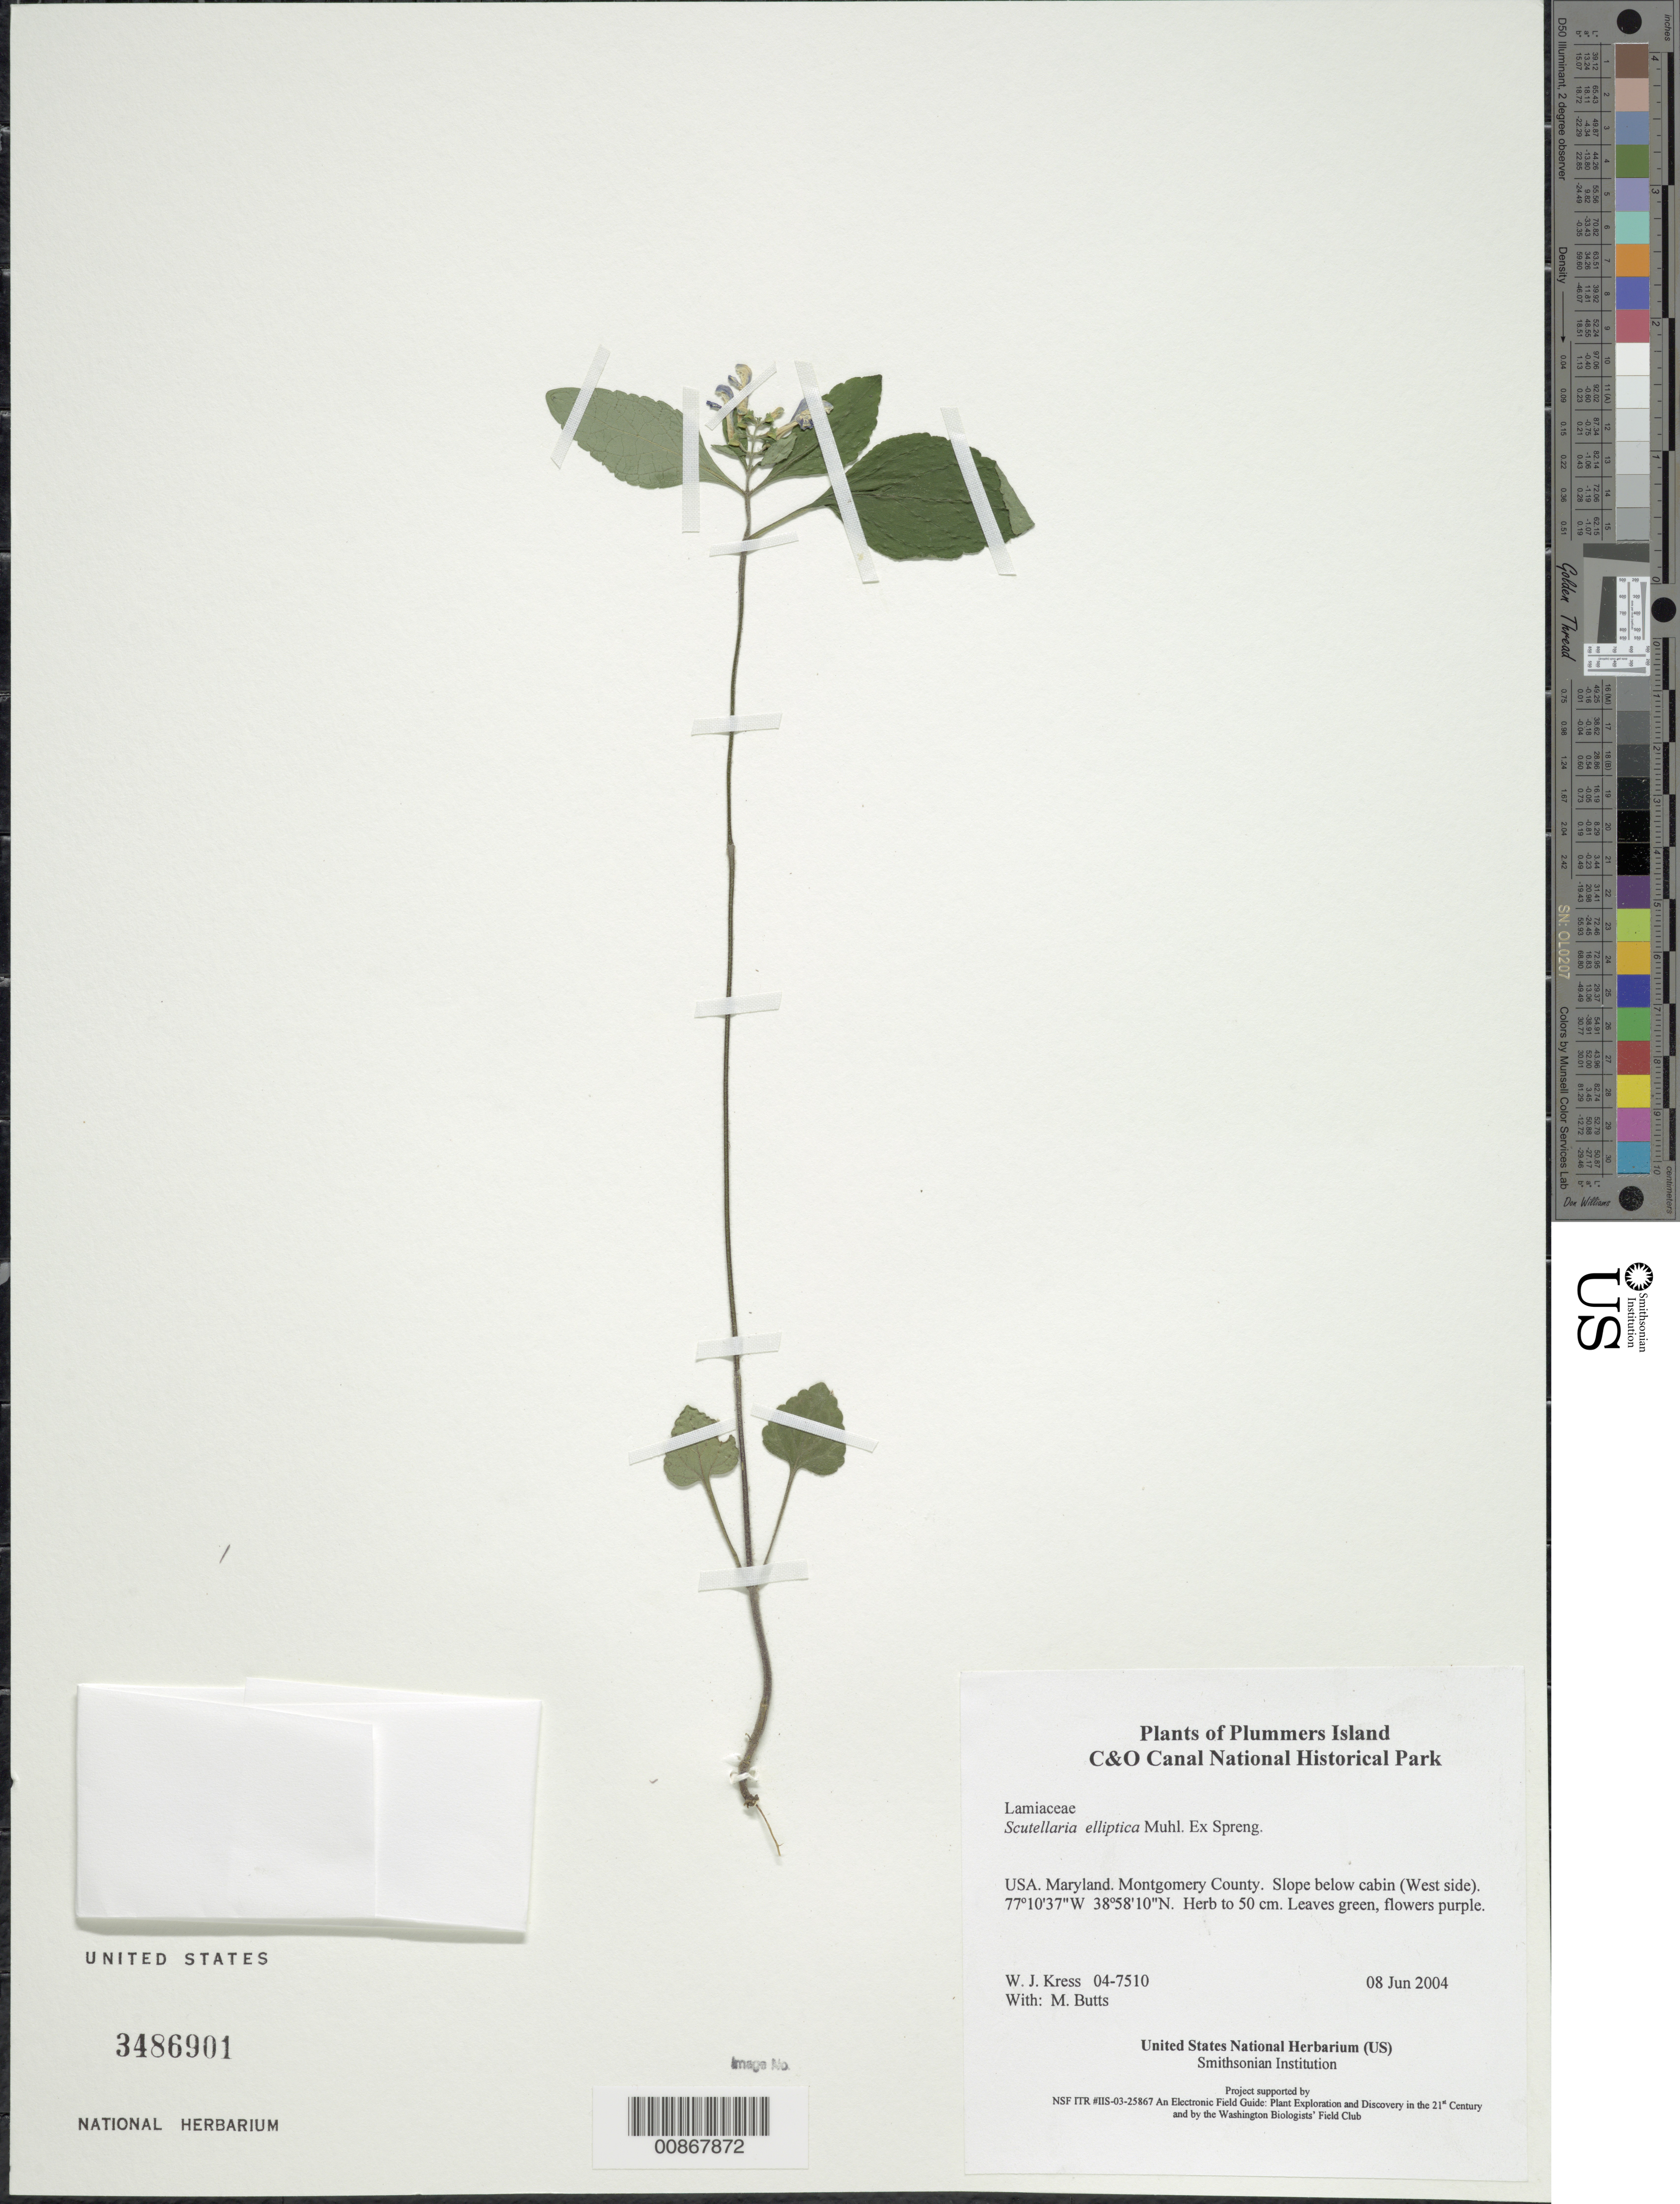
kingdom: Plantae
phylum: Tracheophyta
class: Magnoliopsida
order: Lamiales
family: Lamiaceae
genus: Scutellaria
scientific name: Scutellaria elliptica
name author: Muhl.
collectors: W. J. Kress & M. B. Butts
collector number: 04-7510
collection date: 2004-06-08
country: United States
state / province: Maryland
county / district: Montgomery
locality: Chesapeake and Ohio Canal National Historical Park, Plummers Island, slope below cabin (West side)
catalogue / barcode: US 3486901